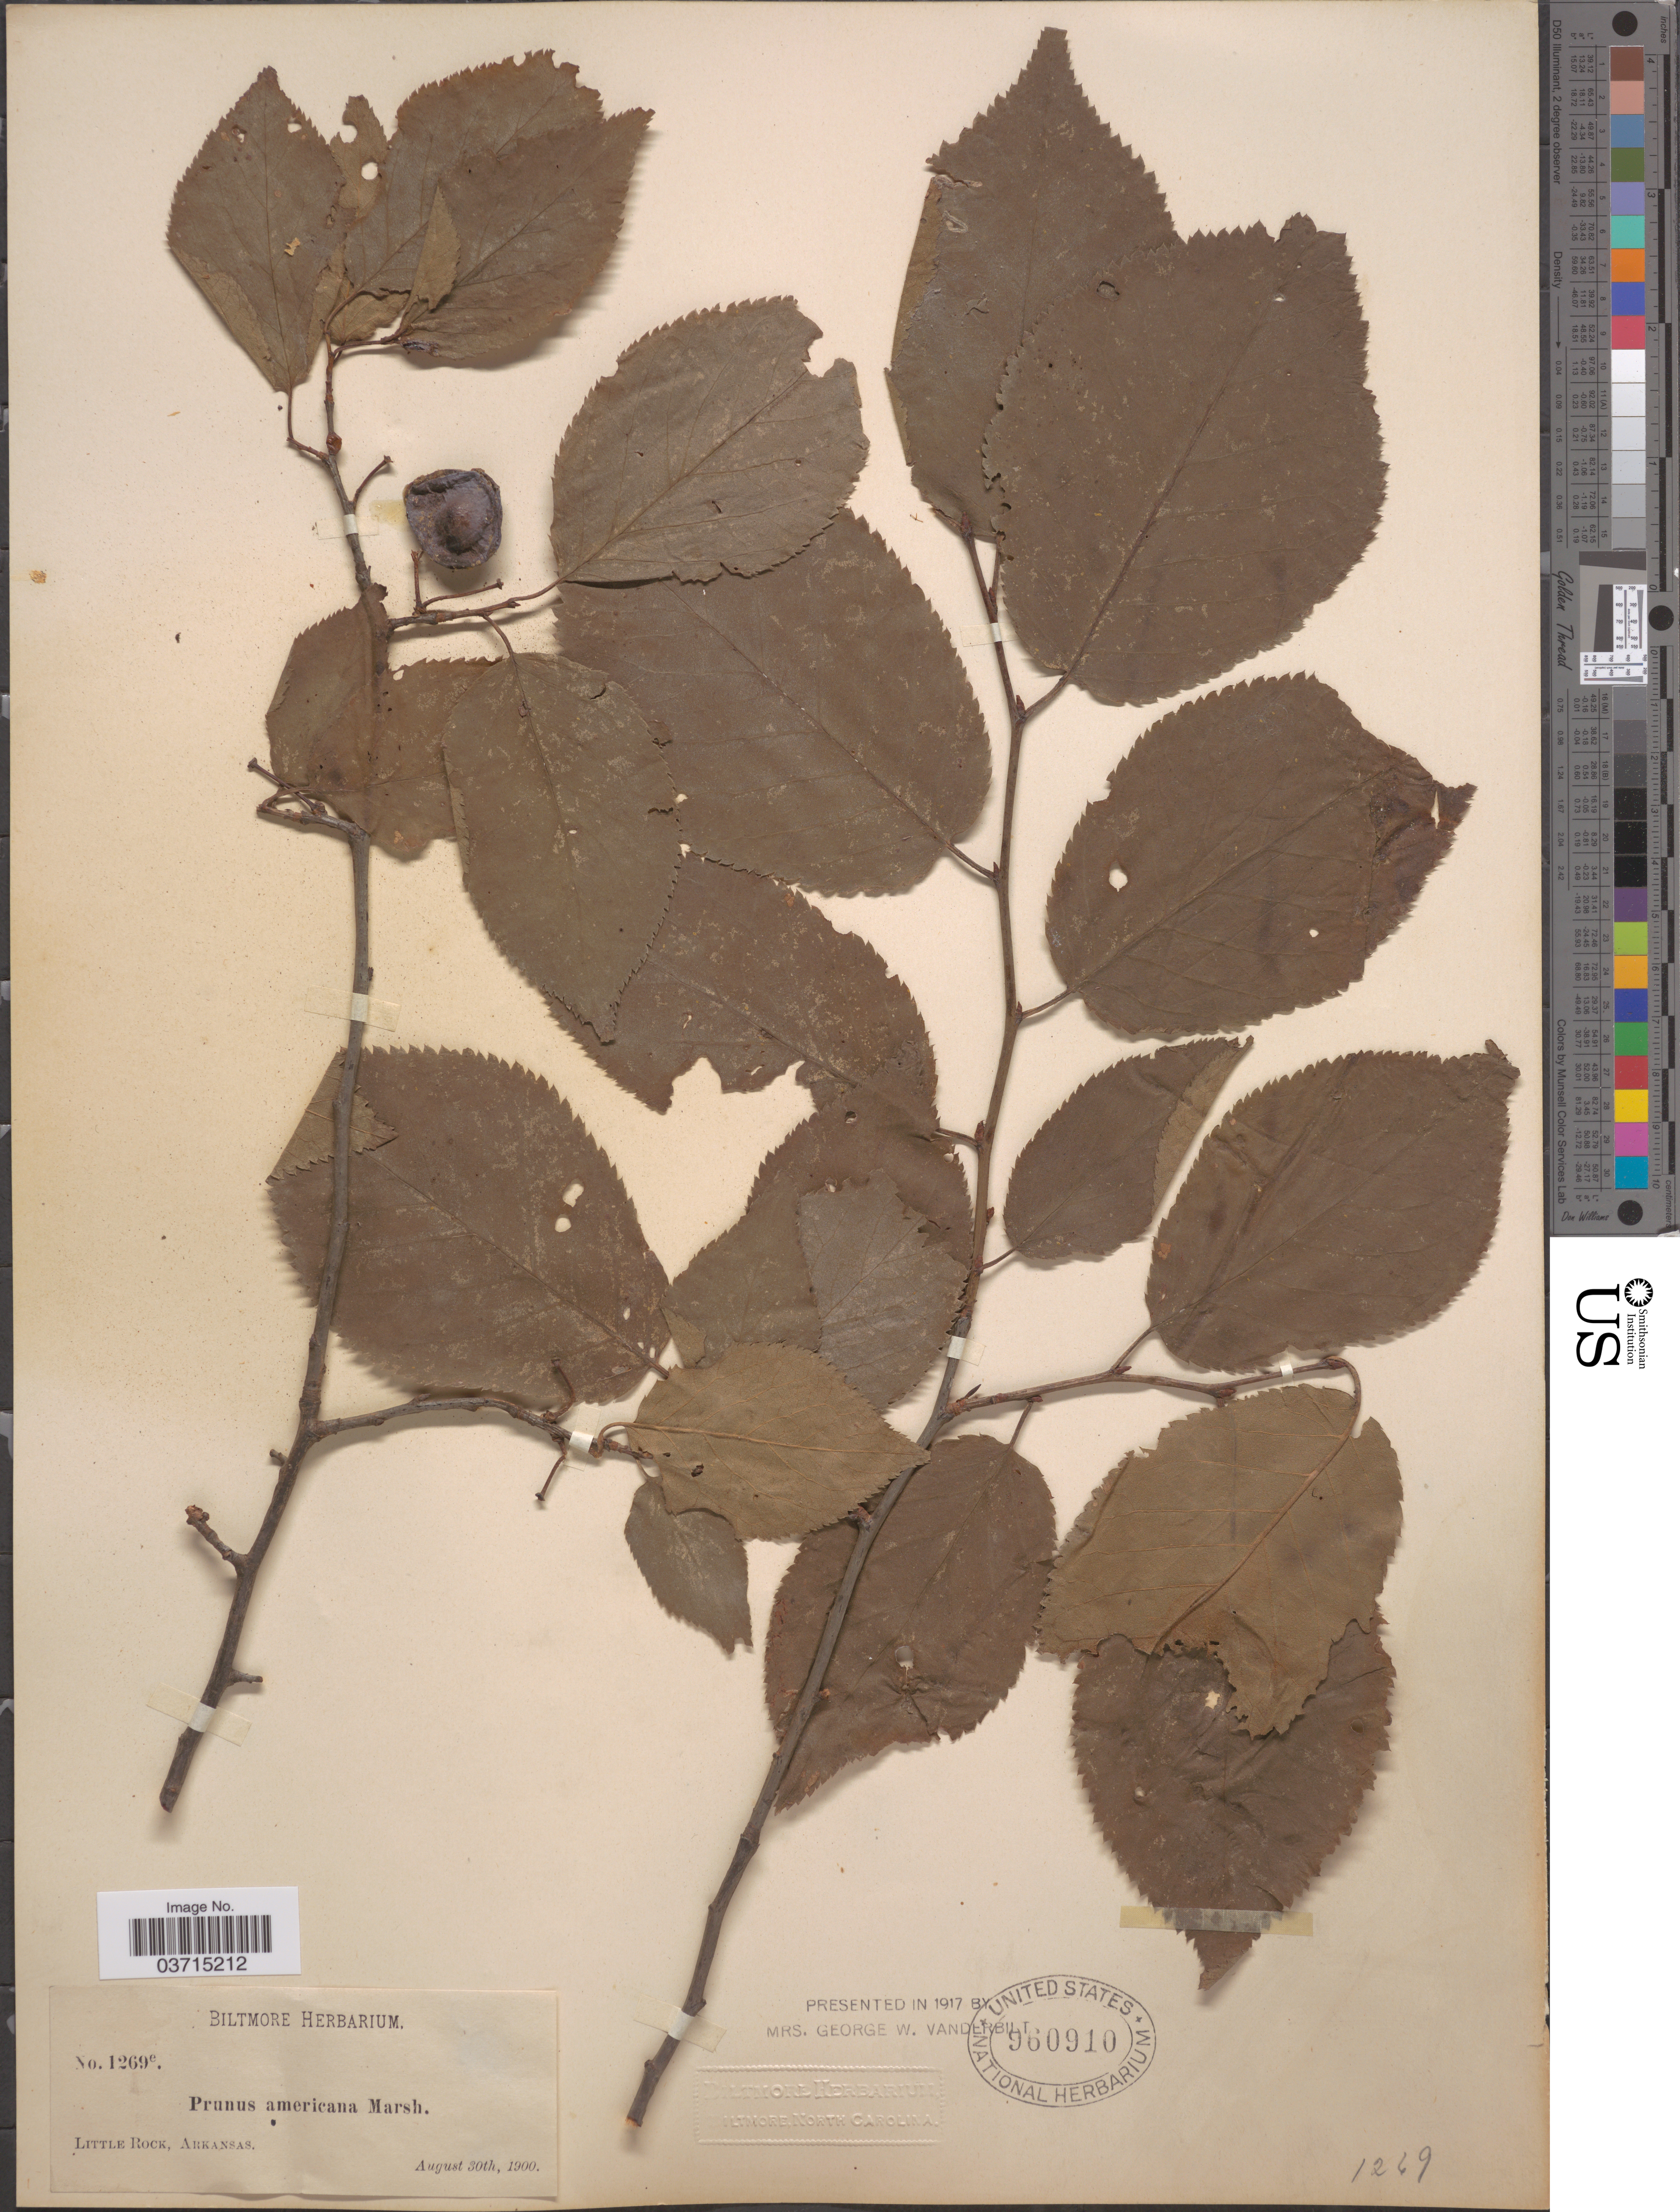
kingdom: Plantae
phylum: Tracheophyta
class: Magnoliopsida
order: Rosales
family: Rosaceae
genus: Prunus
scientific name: Prunus americana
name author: Marshall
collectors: ex herb. Biltmore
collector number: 1269e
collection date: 1900-08-30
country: United States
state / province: Arkansas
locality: Little Rock.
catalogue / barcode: US 960910